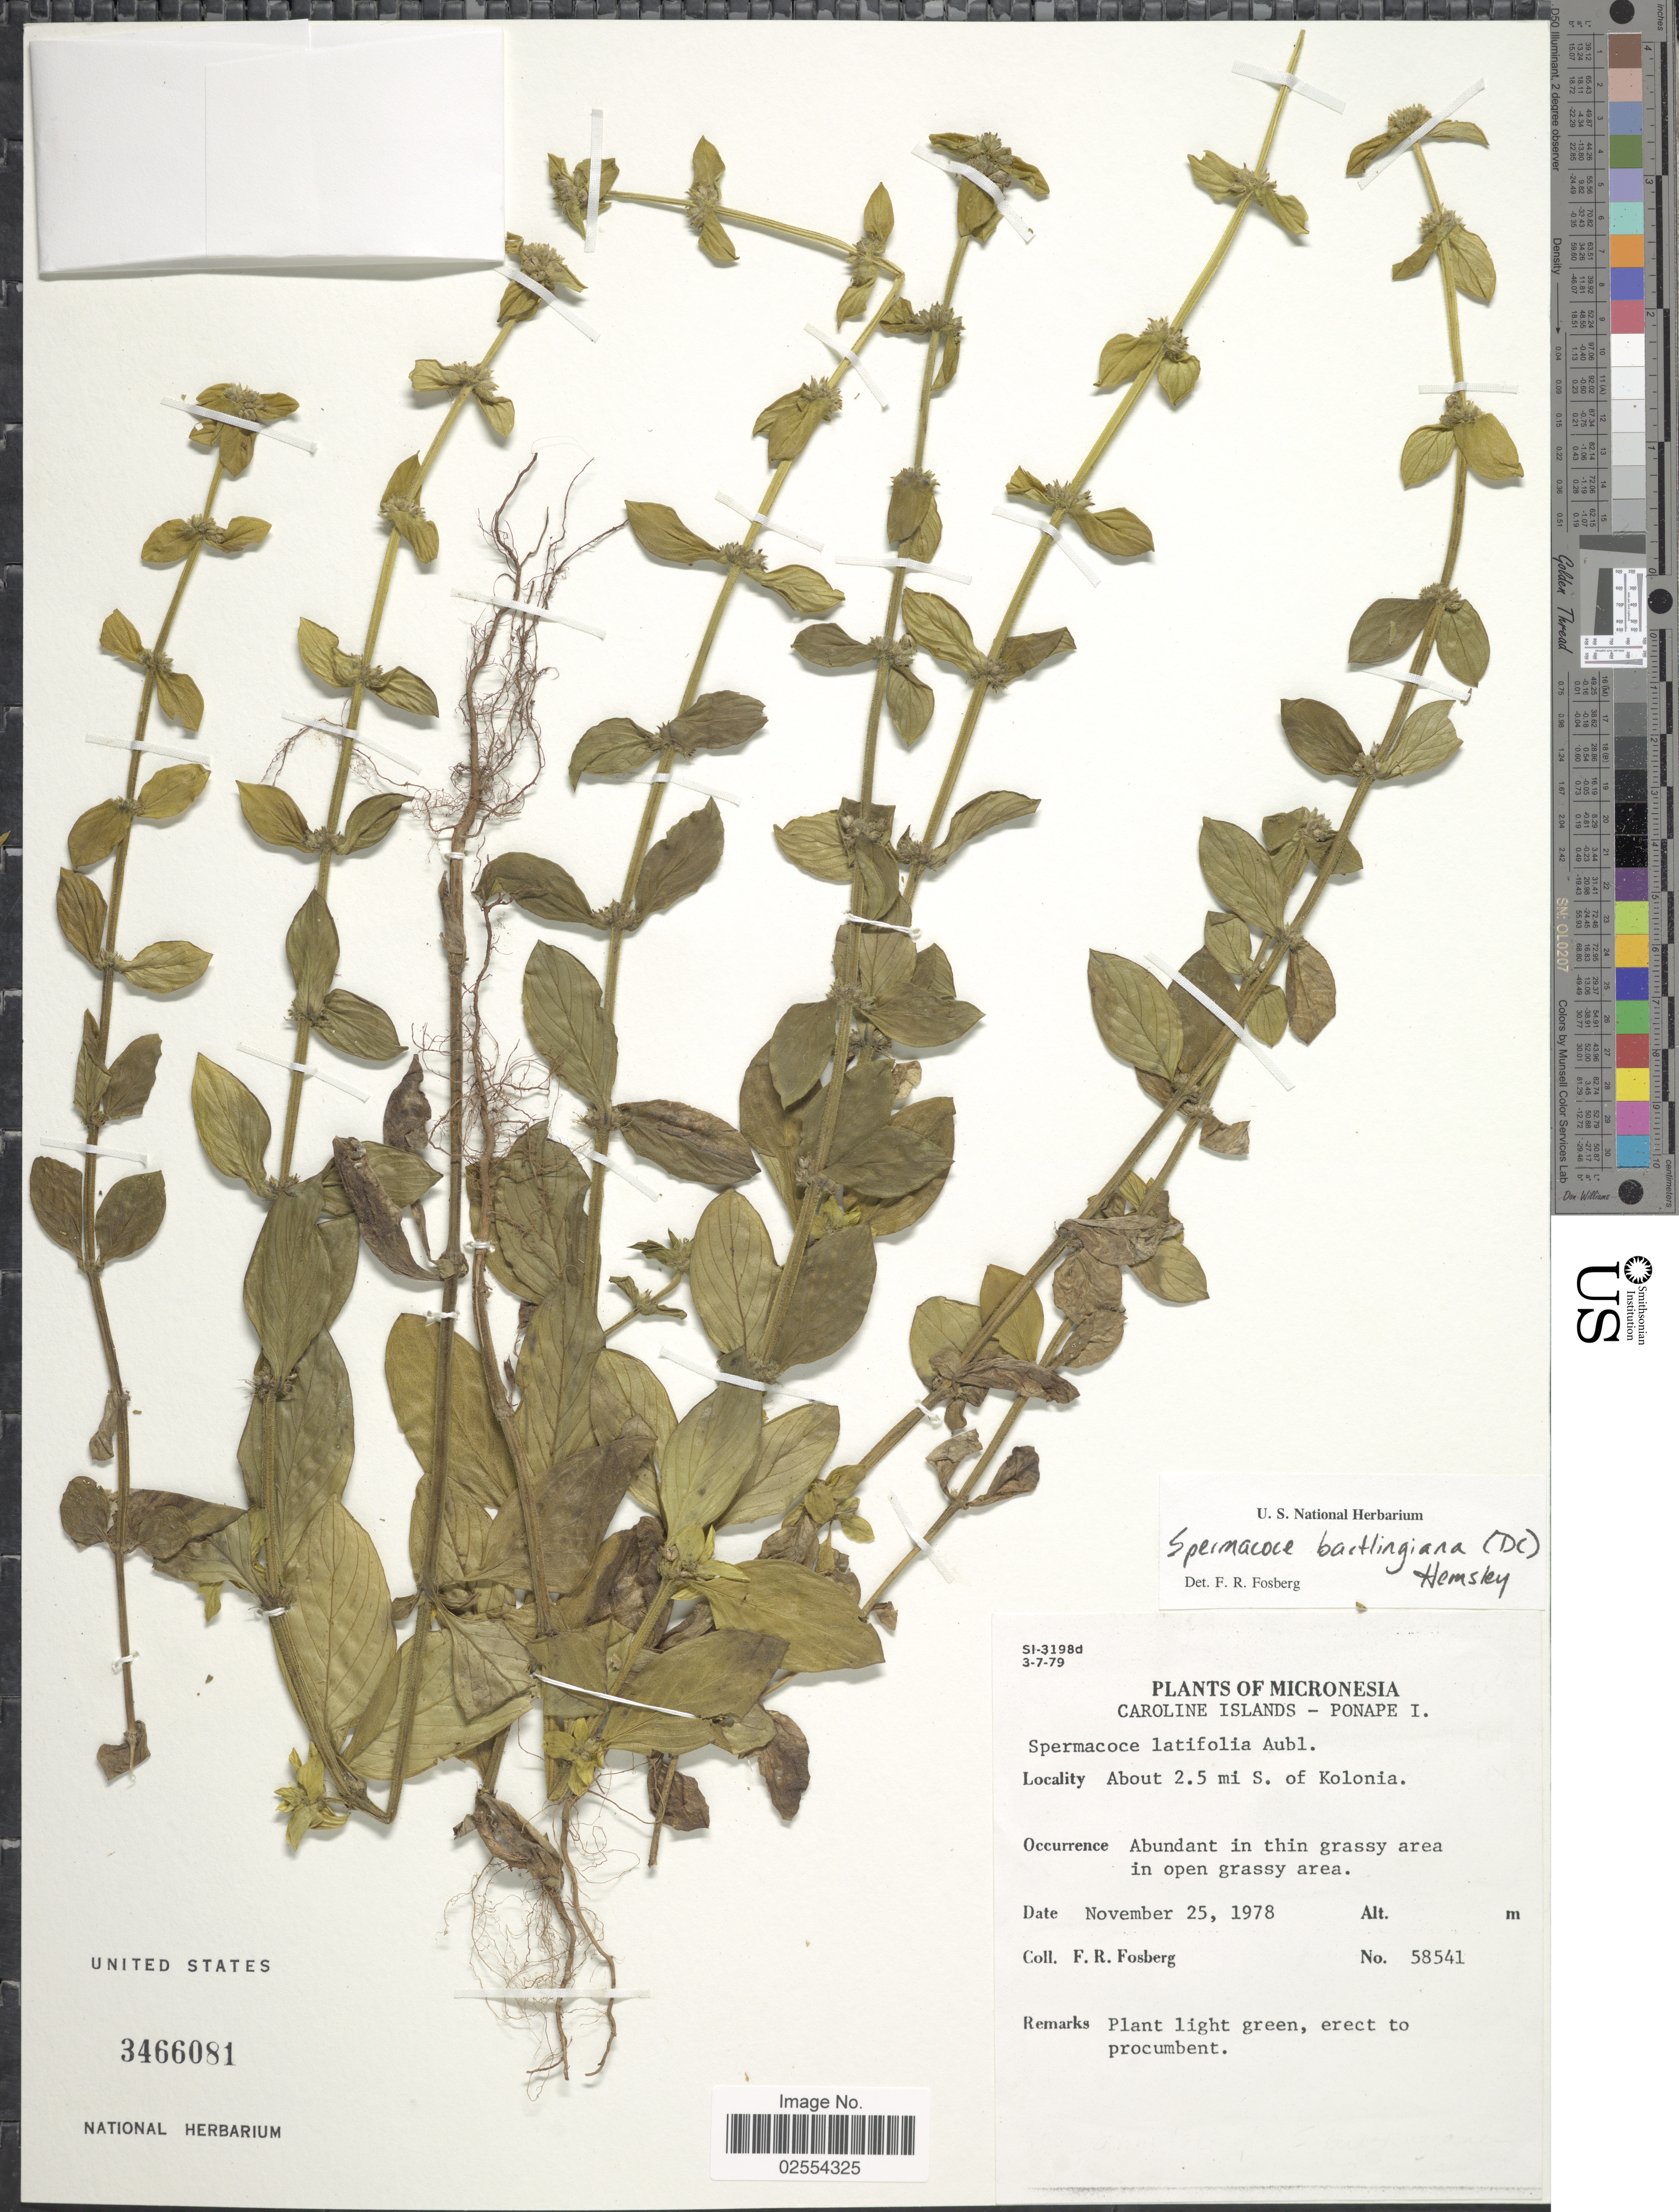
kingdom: Plantae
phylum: Tracheophyta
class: Magnoliopsida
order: Gentianales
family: Rubiaceae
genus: Spermacoce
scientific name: Spermacoce bartlingiana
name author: (DC.) Fosberg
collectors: F. R. Fosberg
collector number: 58541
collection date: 1978-11-25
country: Micronesia, Federated States of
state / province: Pohnpei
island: Pohnpei [Ponape]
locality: Micronesia, Caroline Islands - Ponape I. About 2.5 mi S of Kolonia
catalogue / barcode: US 3466081